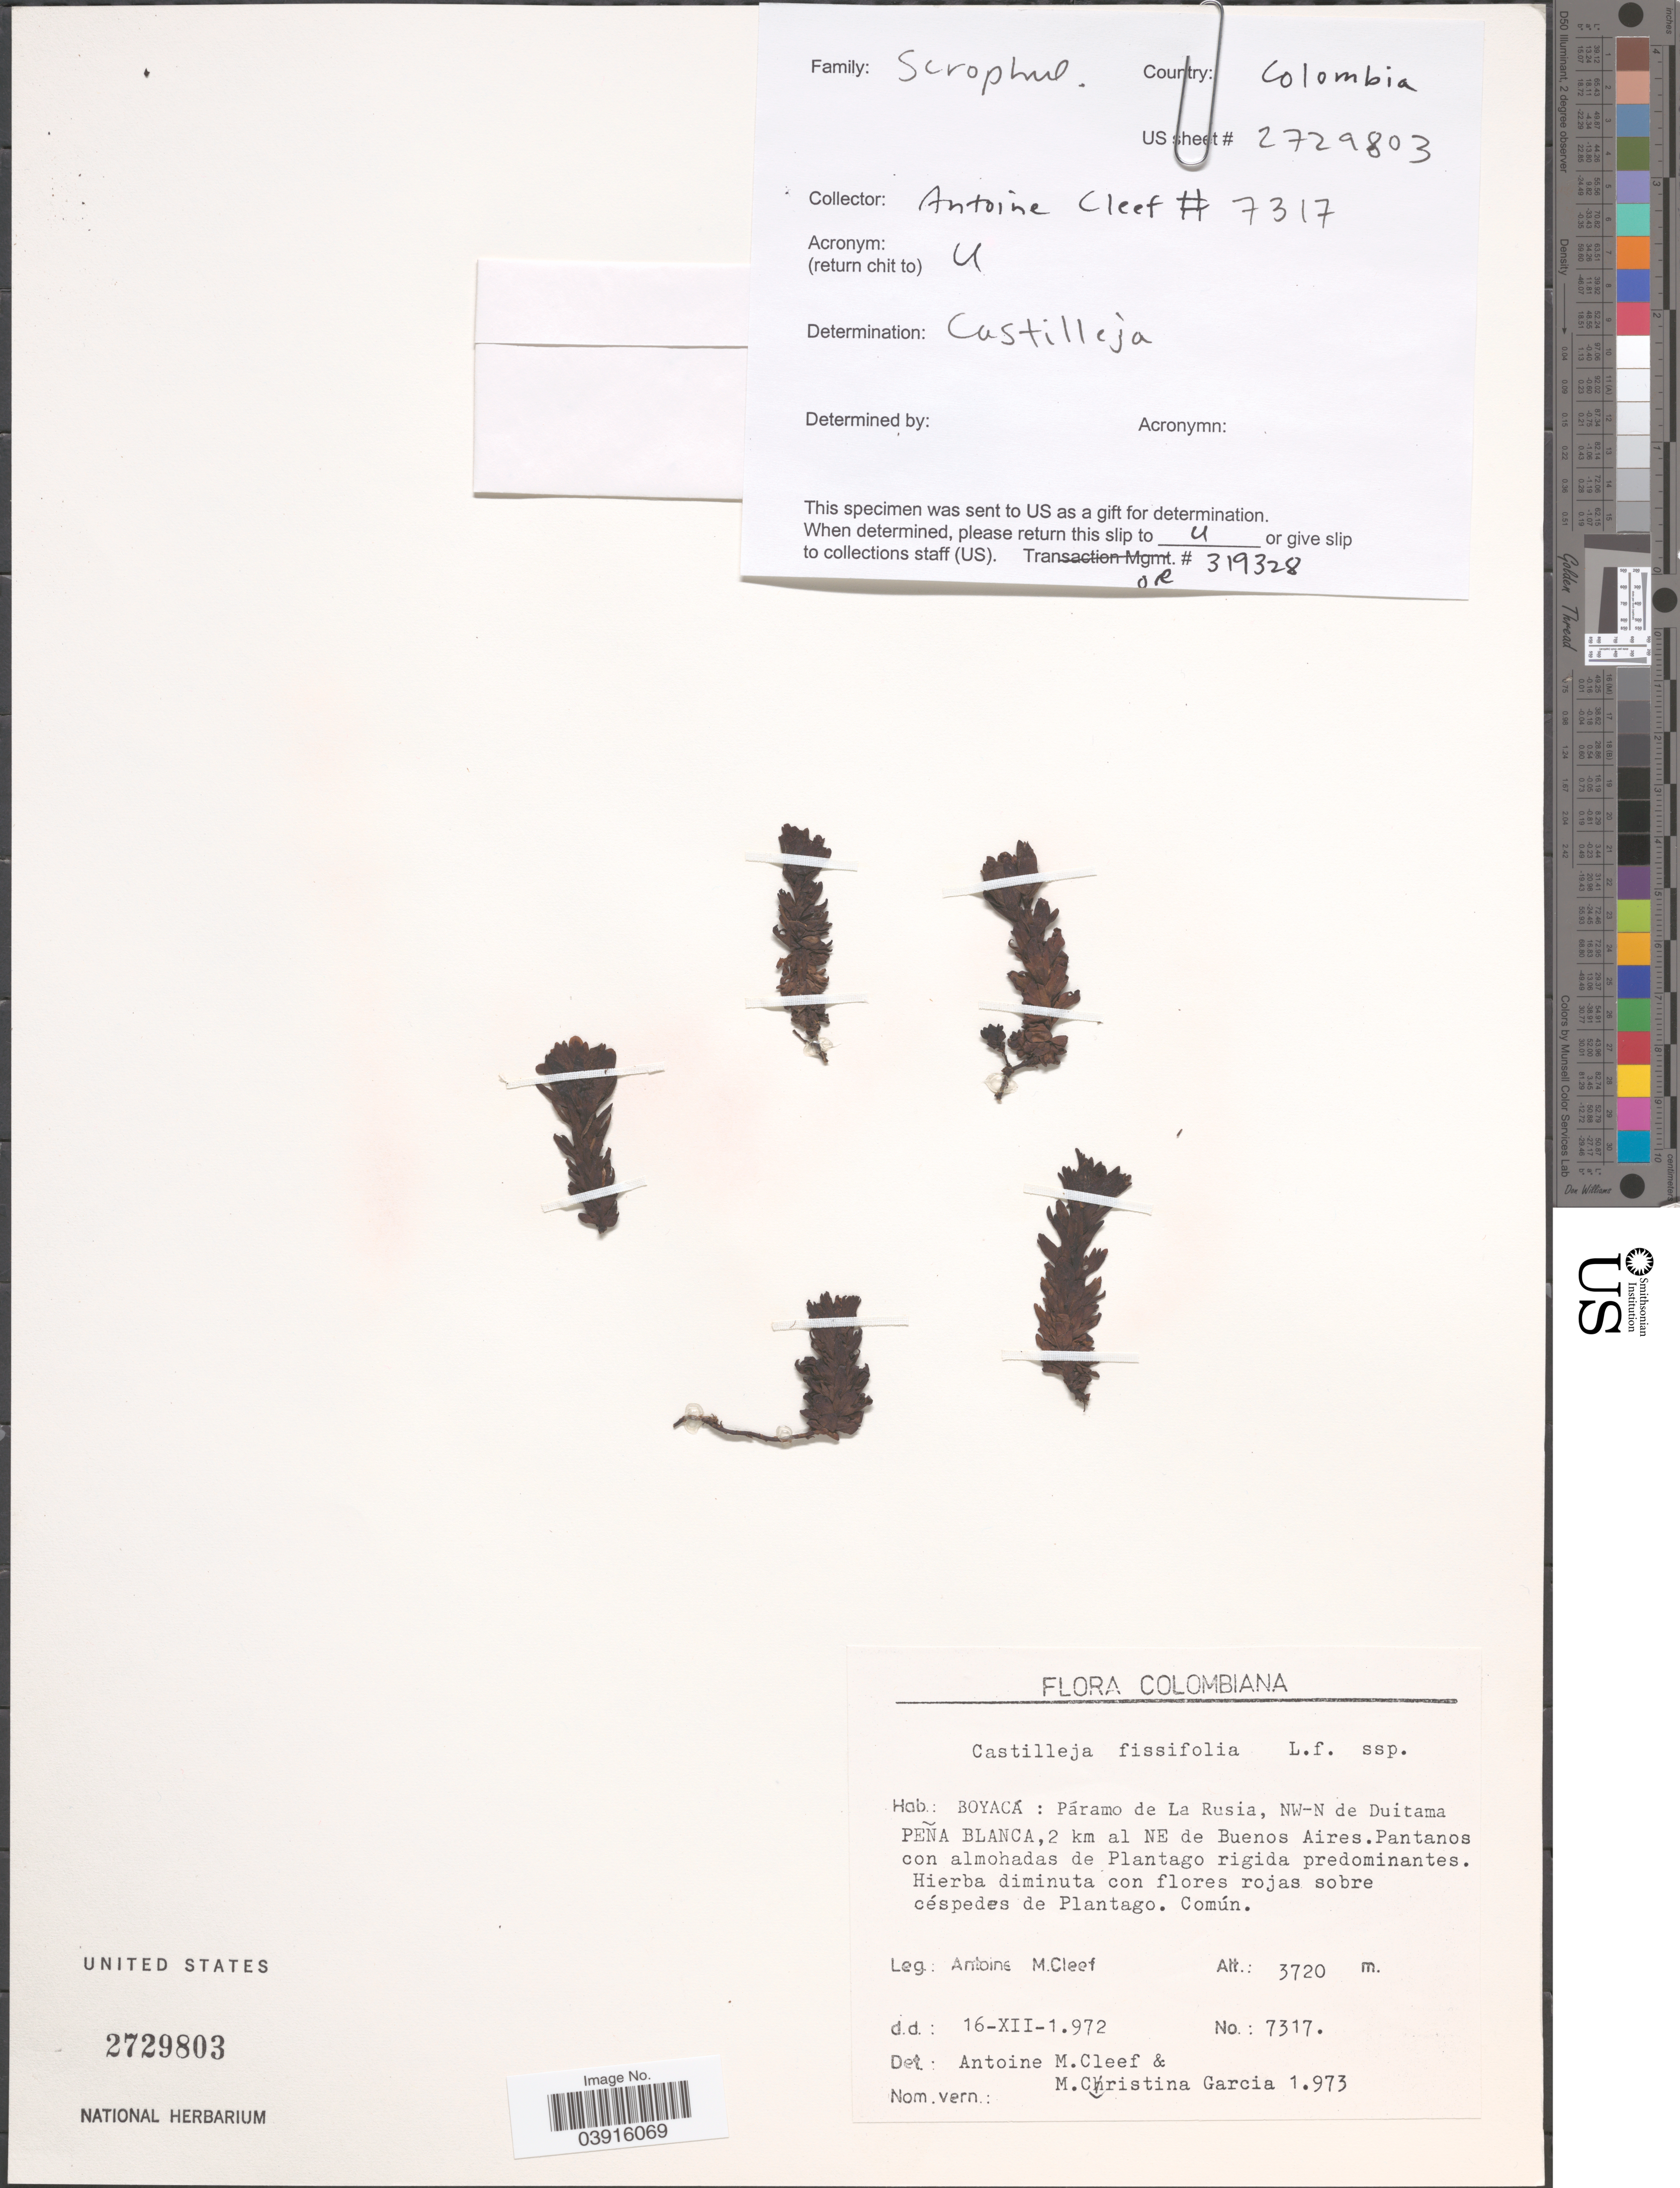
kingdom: Plantae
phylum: Tracheophyta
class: Magnoliopsida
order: Lamiales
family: Orobanchaceae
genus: Castilleja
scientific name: Castilleja fissifolia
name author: L. f.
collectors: A. M. Cleef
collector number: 7317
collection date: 1972-12-16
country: Colombia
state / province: Boyacá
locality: Páramo de La Rusia, NW-N de Duitama Peña Blanca, 2 km al NE de Buenos Aires.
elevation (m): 3720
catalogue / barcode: US 2729803